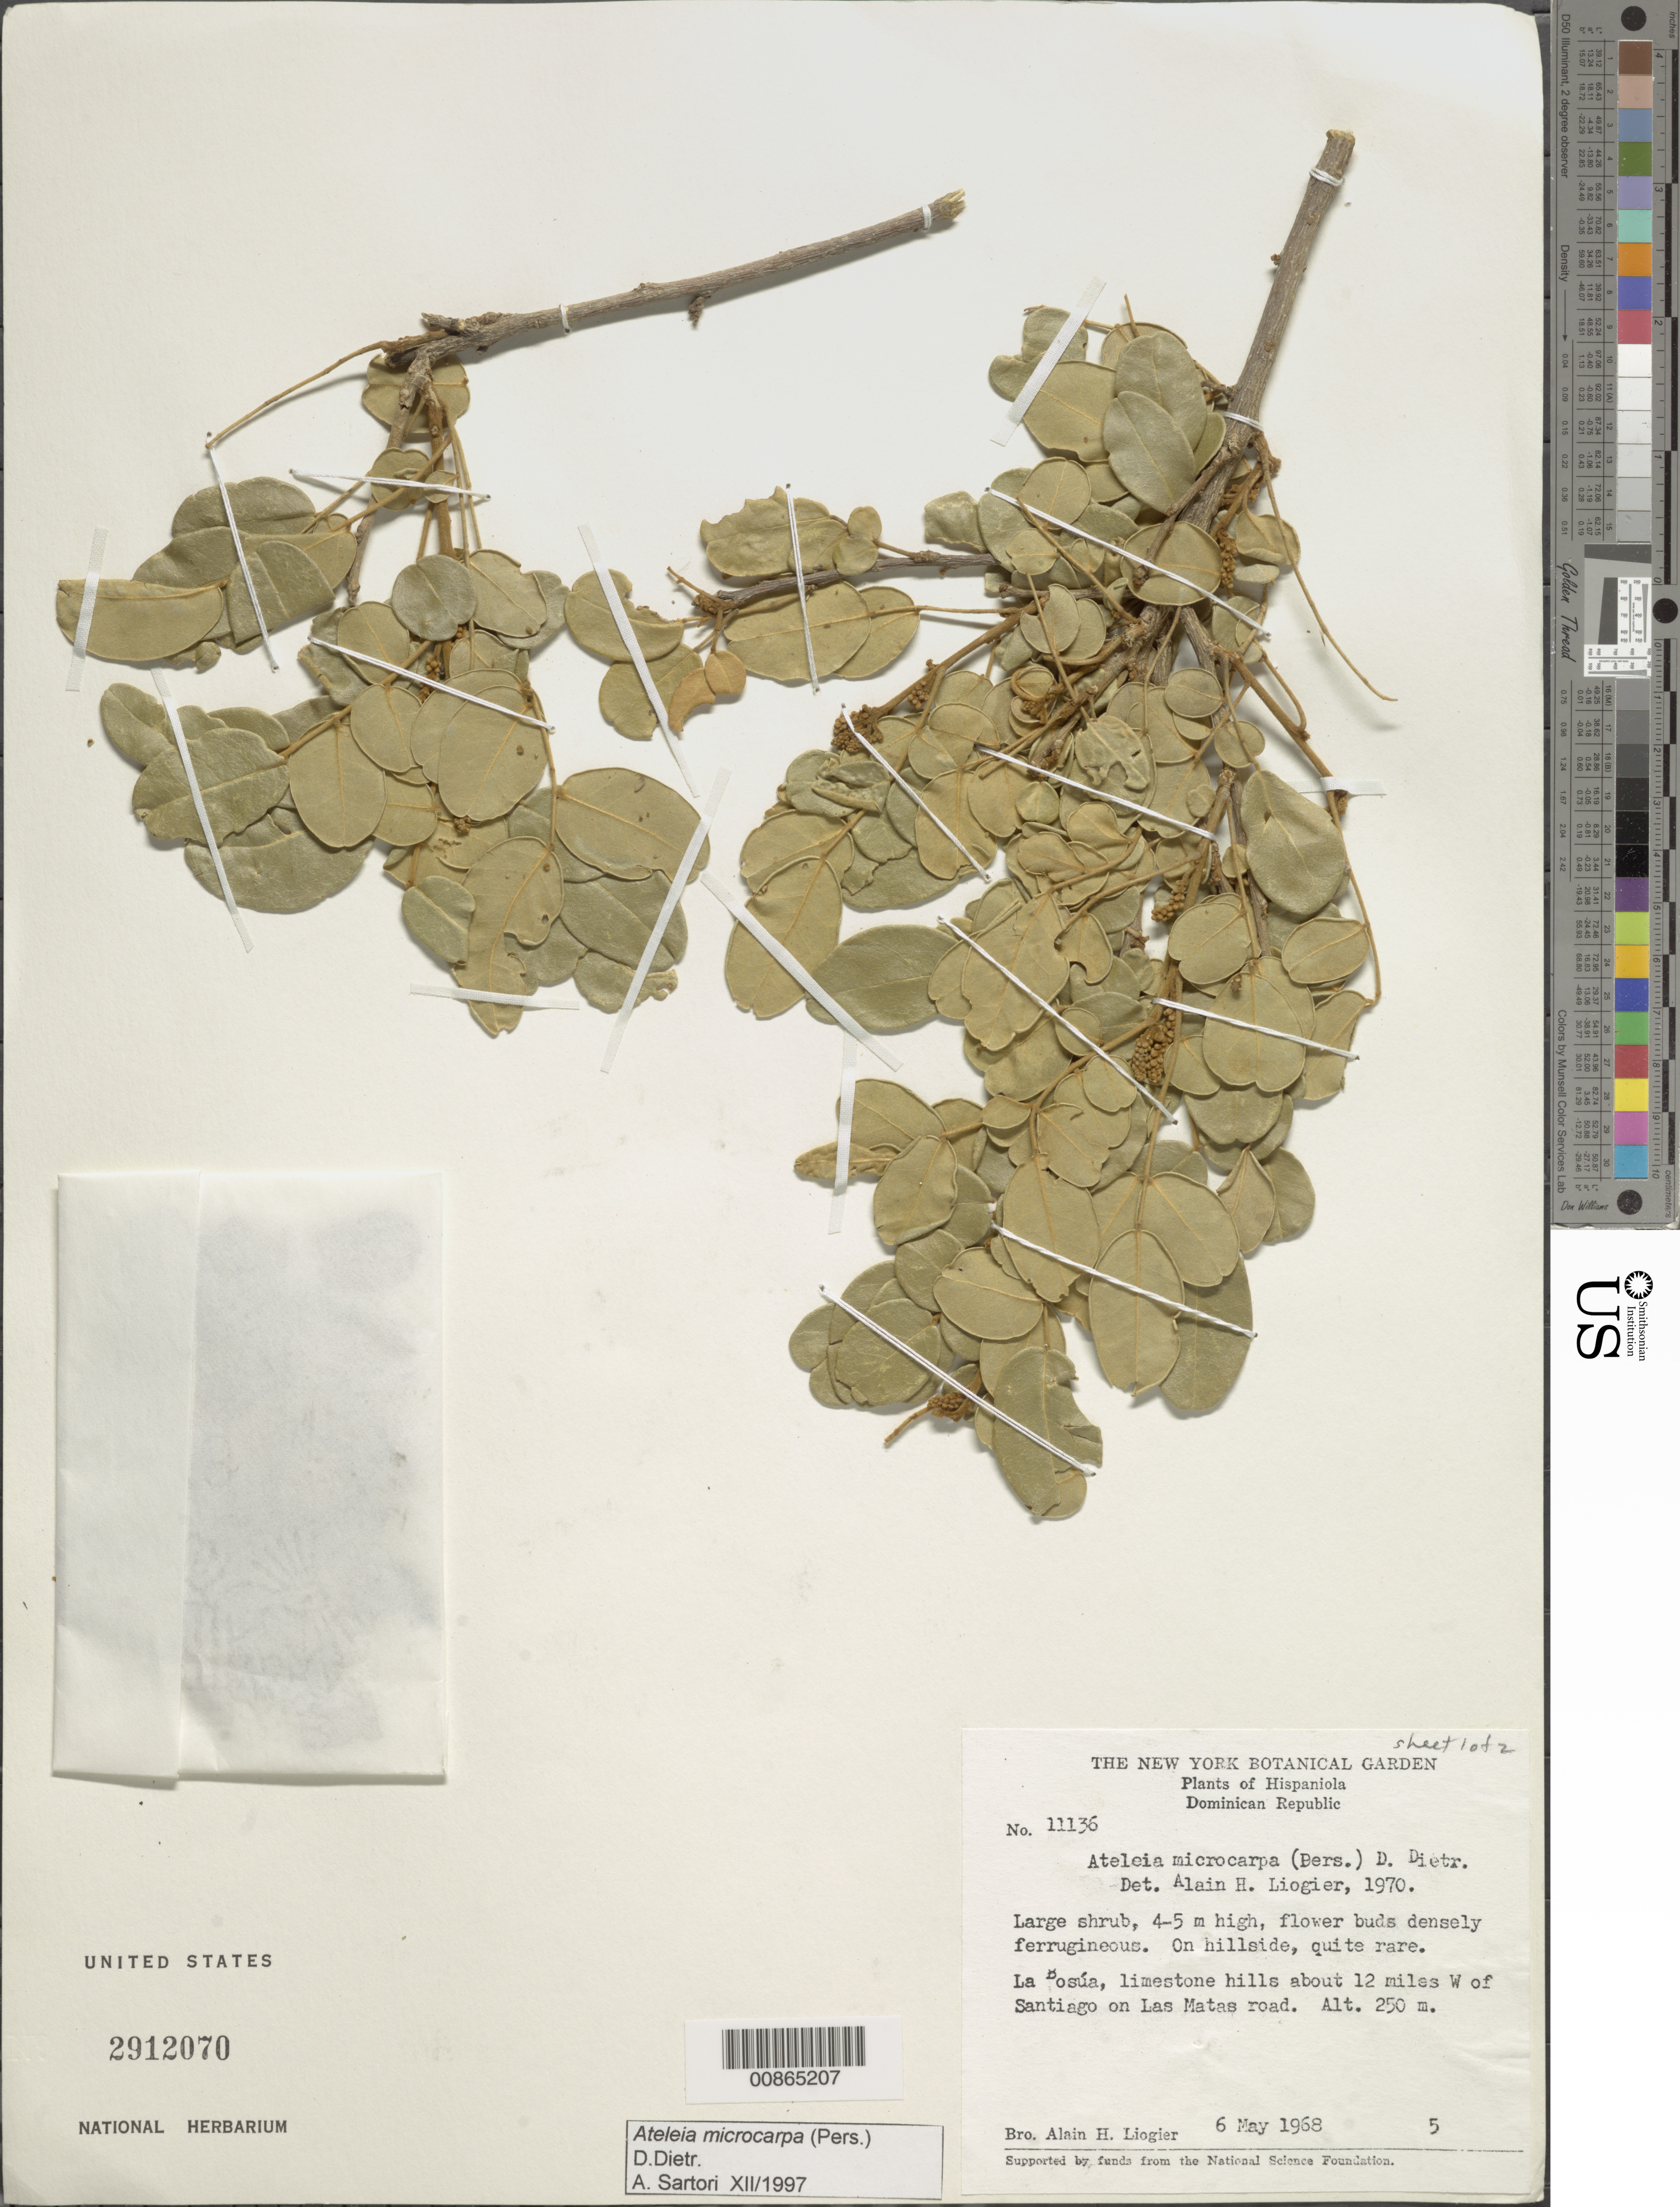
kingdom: Plantae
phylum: Tracheophyta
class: Magnoliopsida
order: Fabales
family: Fabaceae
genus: Ateleia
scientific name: Ateleia microcarpa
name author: (Pers.) D. Dietr.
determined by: Sartori, A.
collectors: A. H. Liogier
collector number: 11136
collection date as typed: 06 May 1968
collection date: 1968-05-06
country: Dominican Republic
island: Hispaniola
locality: La Bosúa, hills about 12 miles W of Santiago on Las Matas road.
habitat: On hillside.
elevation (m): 250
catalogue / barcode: US 2912070